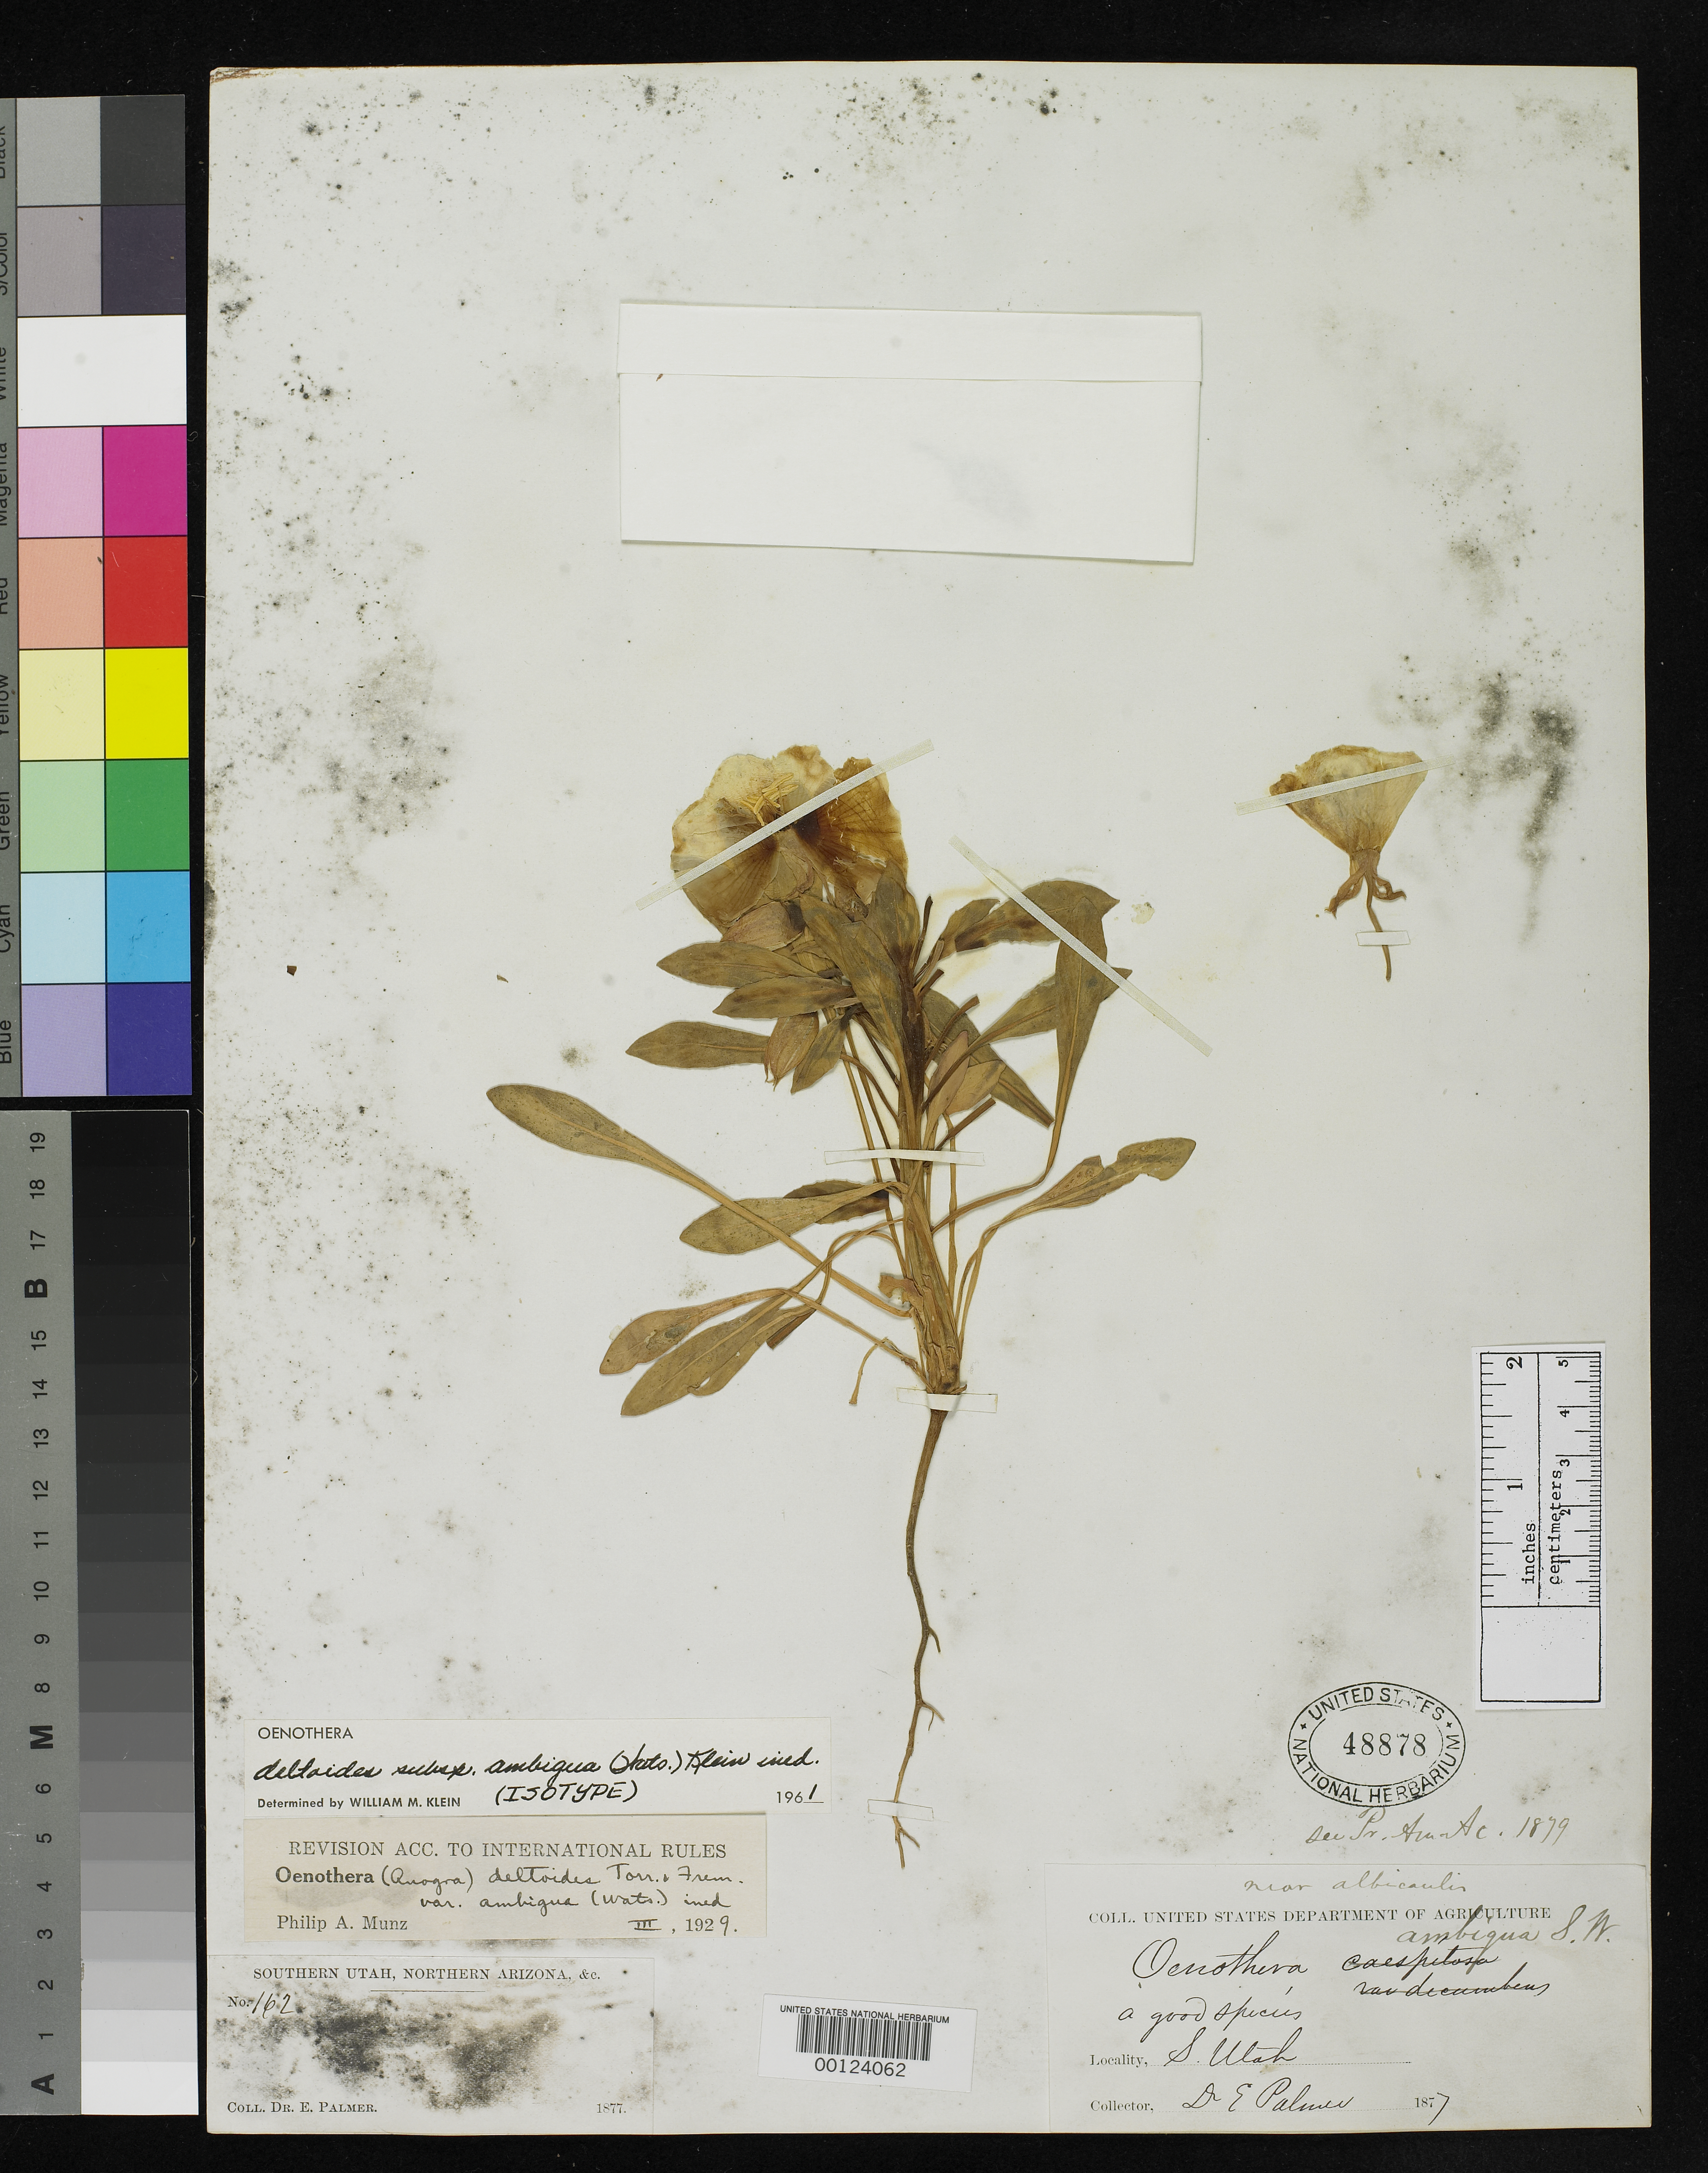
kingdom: Plantae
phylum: Tracheophyta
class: Magnoliopsida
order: Myrtales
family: Onagraceae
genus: Oenothera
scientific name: Oenothera ambigua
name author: S. Watson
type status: Isosyntype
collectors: E. Palmer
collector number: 162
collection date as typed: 1877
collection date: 1877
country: United States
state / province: Utah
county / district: Washington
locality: Near St. George.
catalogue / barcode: US 48878